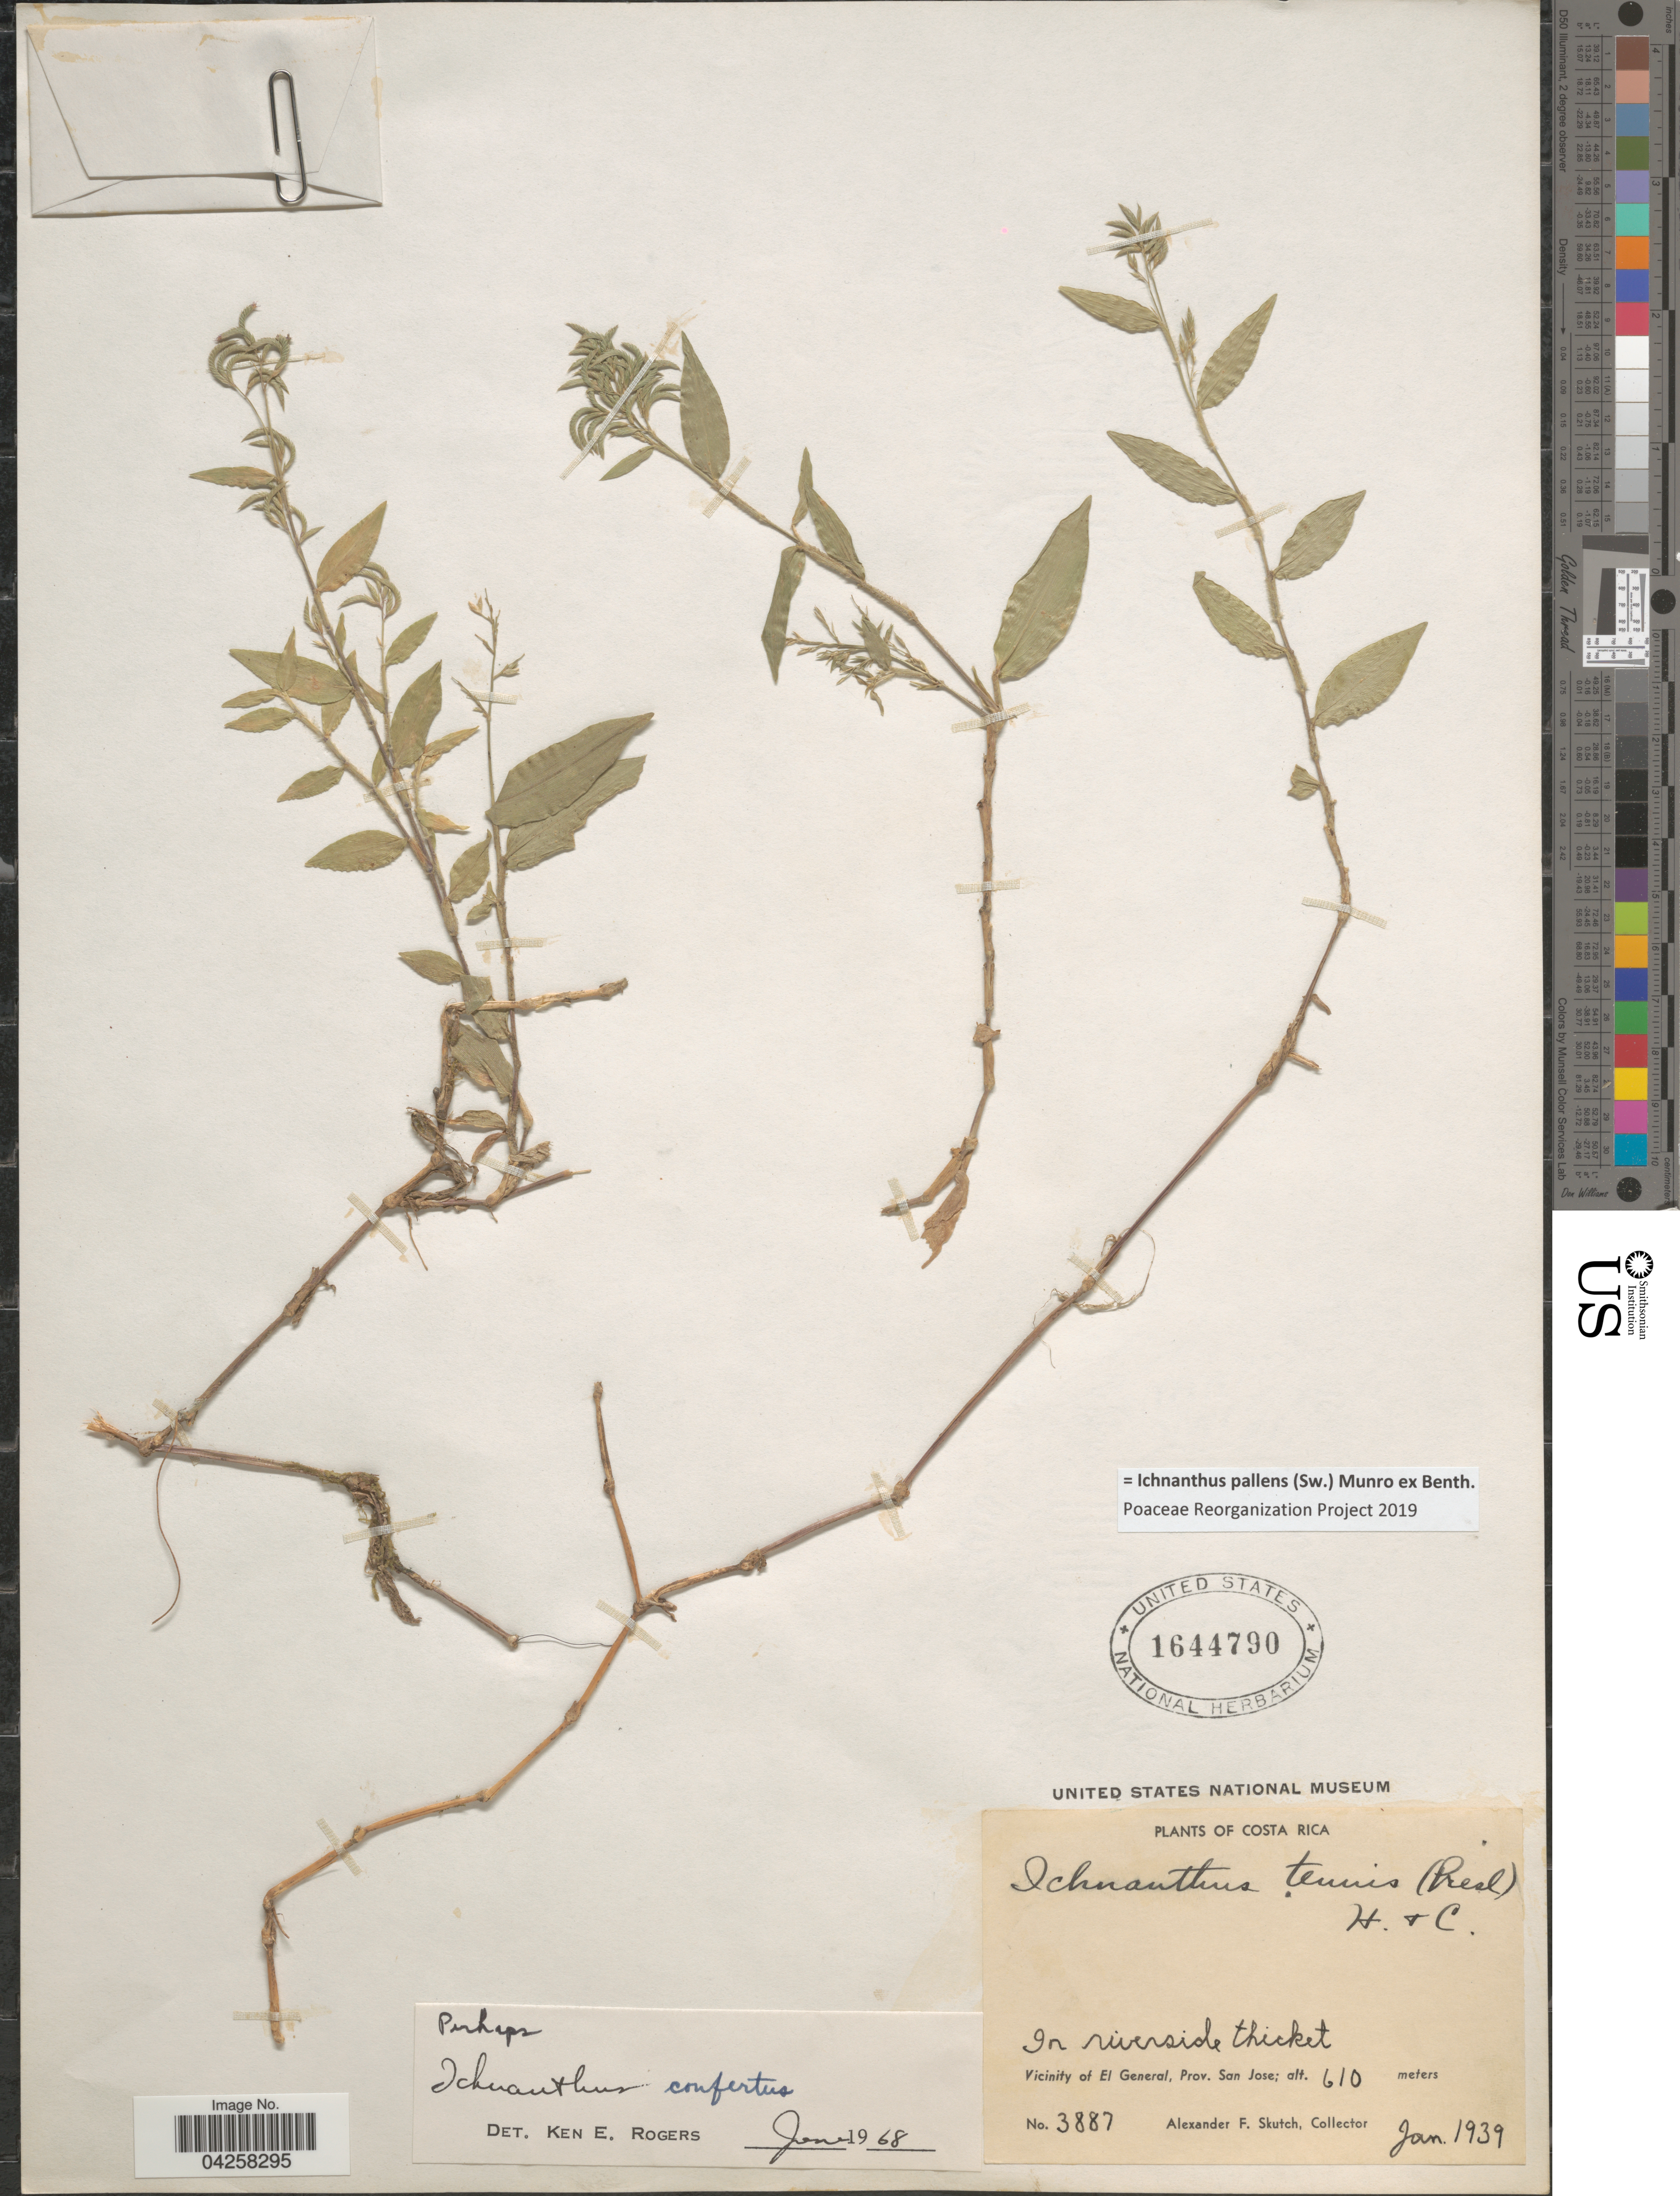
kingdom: Plantae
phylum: Tracheophyta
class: Liliopsida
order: Poales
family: Poaceae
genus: Ichnanthus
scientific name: Ichnanthus pallens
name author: (Sw.) Munro ex Benth.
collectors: A. F. Skutch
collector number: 3887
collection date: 1939-01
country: Costa Rica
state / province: San José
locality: In riverside thicket. Vicinity of El General.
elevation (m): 610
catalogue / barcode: US 1644790